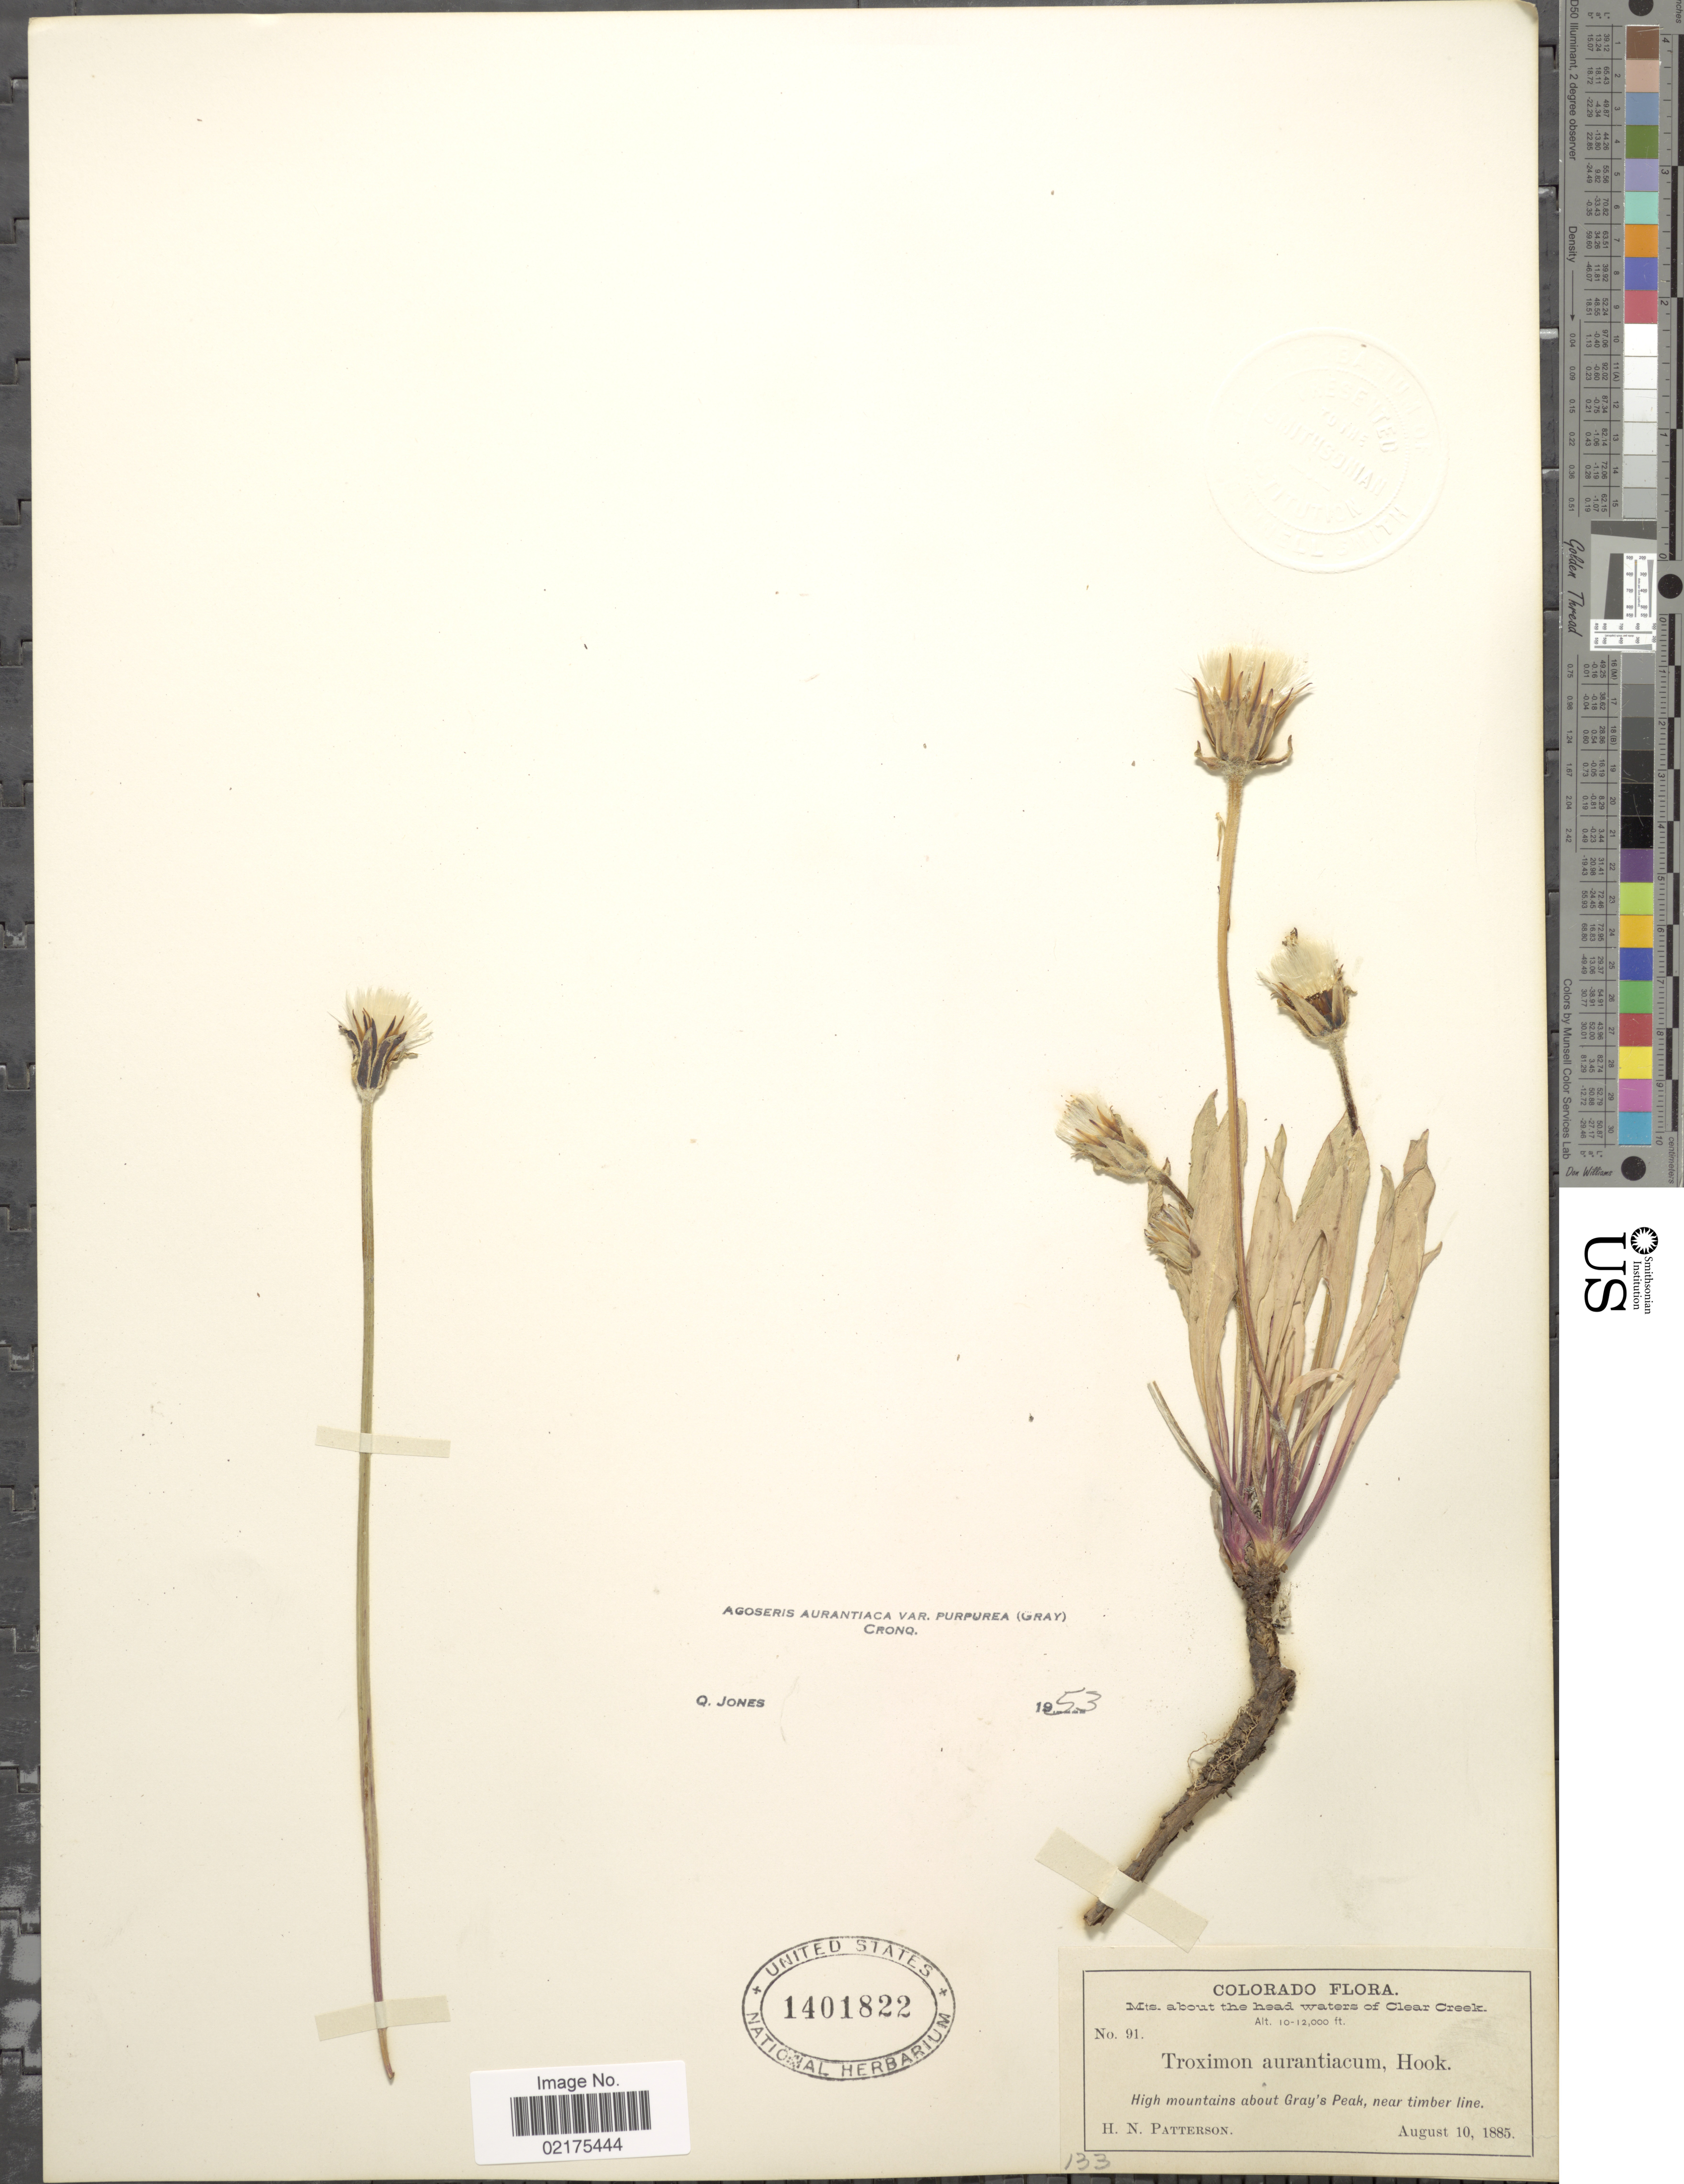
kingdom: Plantae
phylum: Tracheophyta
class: Magnoliopsida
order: Asterales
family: Asteraceae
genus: Agoseris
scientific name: Agoseris aurantiaca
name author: (Hook.) Greene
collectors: H. N. Patterson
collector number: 91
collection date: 1885-08-10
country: United States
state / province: Colorado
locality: Mts. about the head waters of Clear Creek. High mountains about Gray's Peak, near timber line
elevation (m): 3048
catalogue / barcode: US 1401822